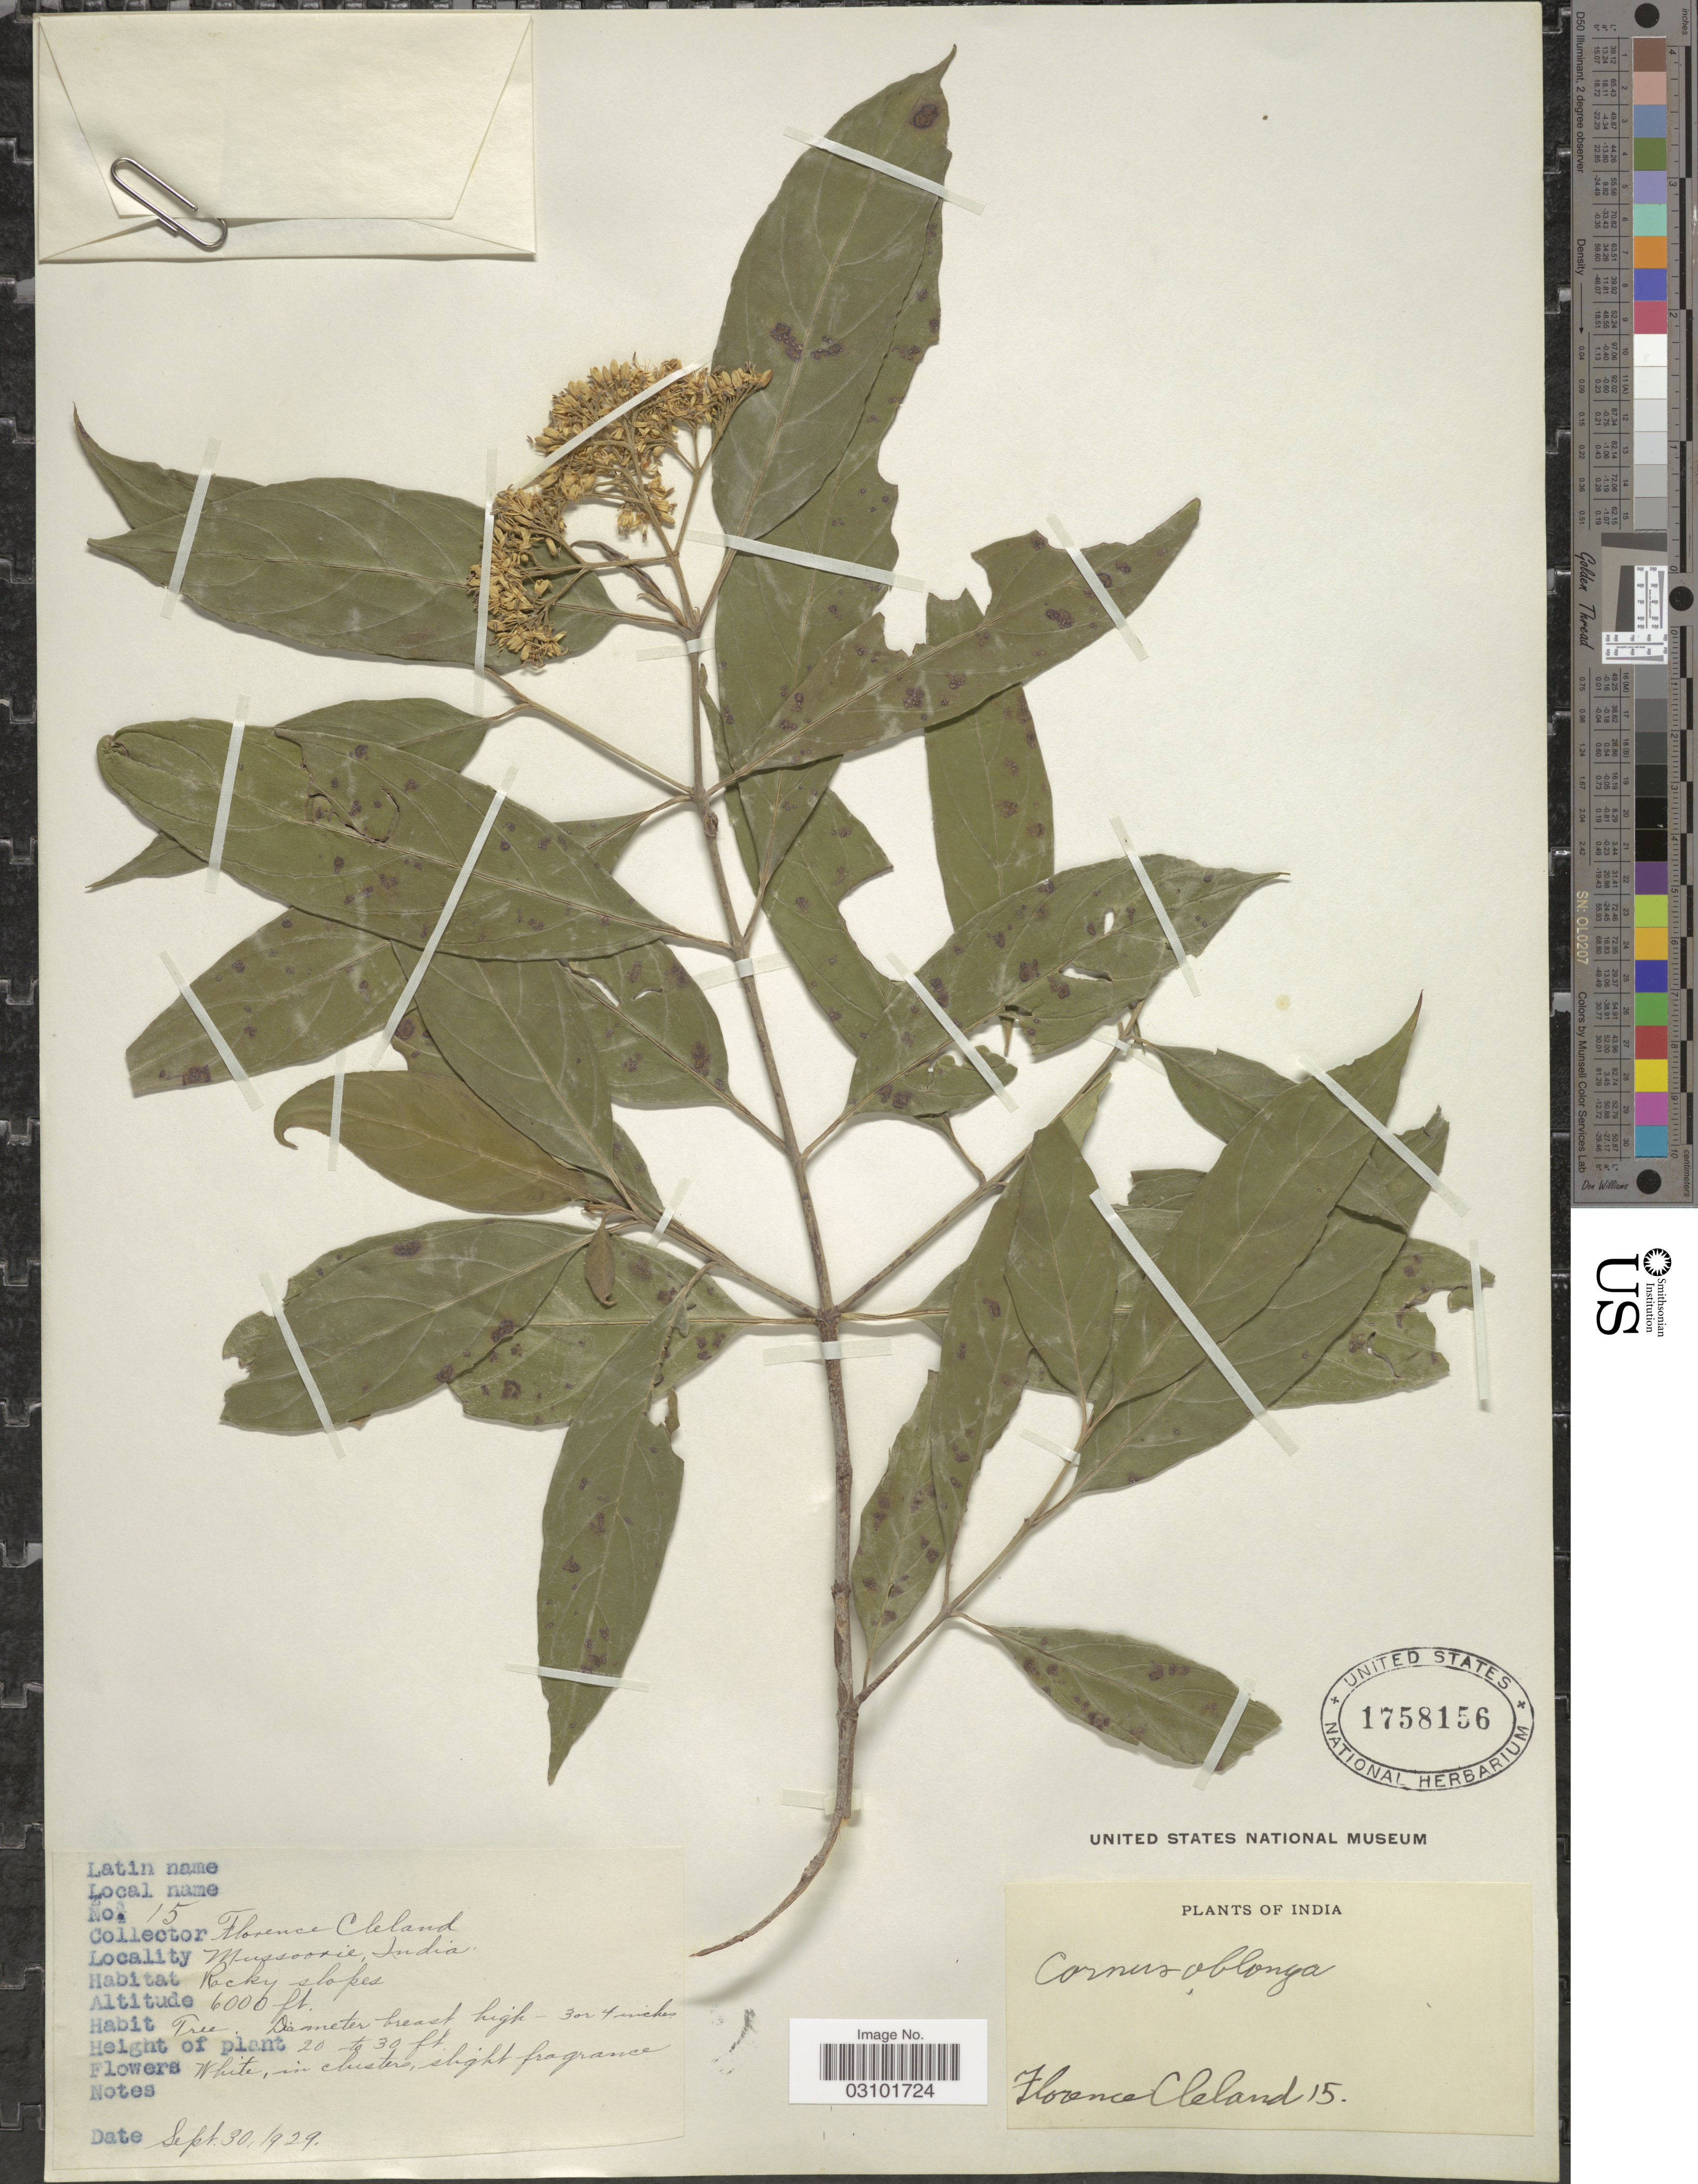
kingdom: Plantae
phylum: Tracheophyta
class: Magnoliopsida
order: Cornales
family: Cornaceae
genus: Cornus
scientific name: Cornus oblonga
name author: Wall.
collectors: F. Cleland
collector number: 15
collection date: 1929-09-30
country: India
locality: Mussoorie.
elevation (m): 1829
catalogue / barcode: US 1758156